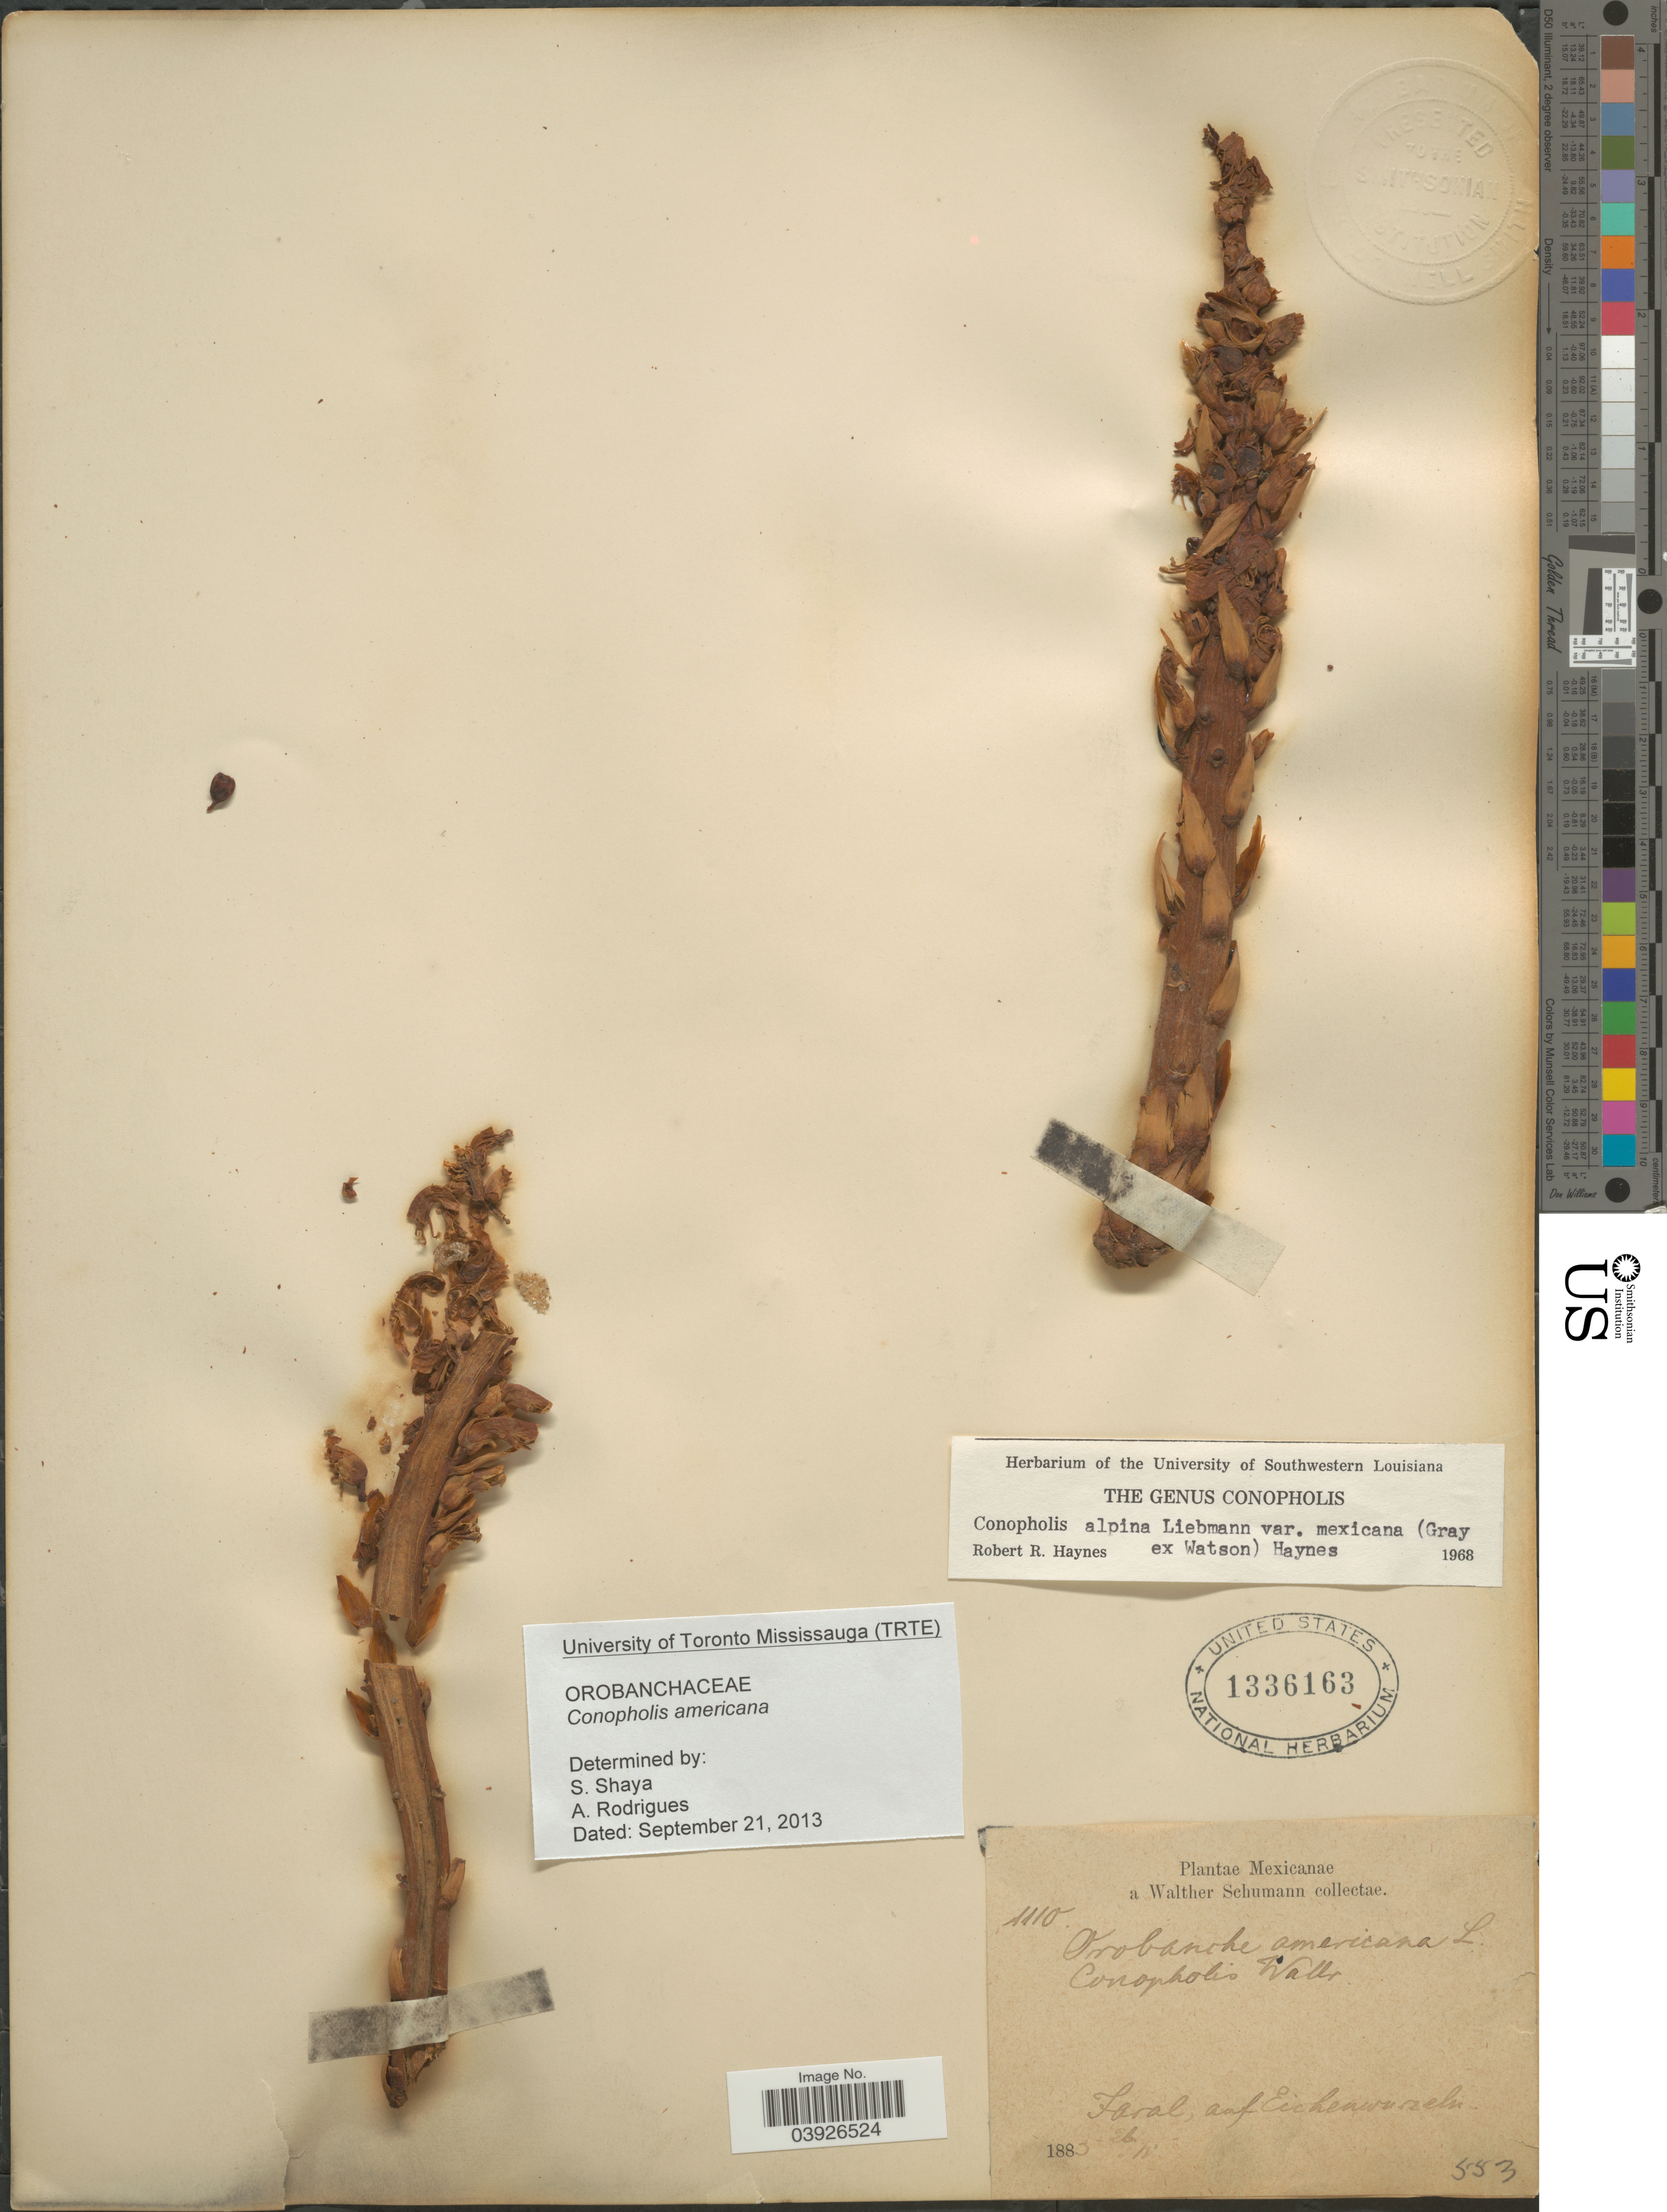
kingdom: Plantae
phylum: Tracheophyta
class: Magnoliopsida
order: Lamiales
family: Orobanchaceae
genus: Conopholis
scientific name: Conopholis americana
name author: (L. f.) Wallr.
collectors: W. Schumann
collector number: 1110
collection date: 1883-04-26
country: Mexico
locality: Faral, auf Eichenwurzeln.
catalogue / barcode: US 1336163